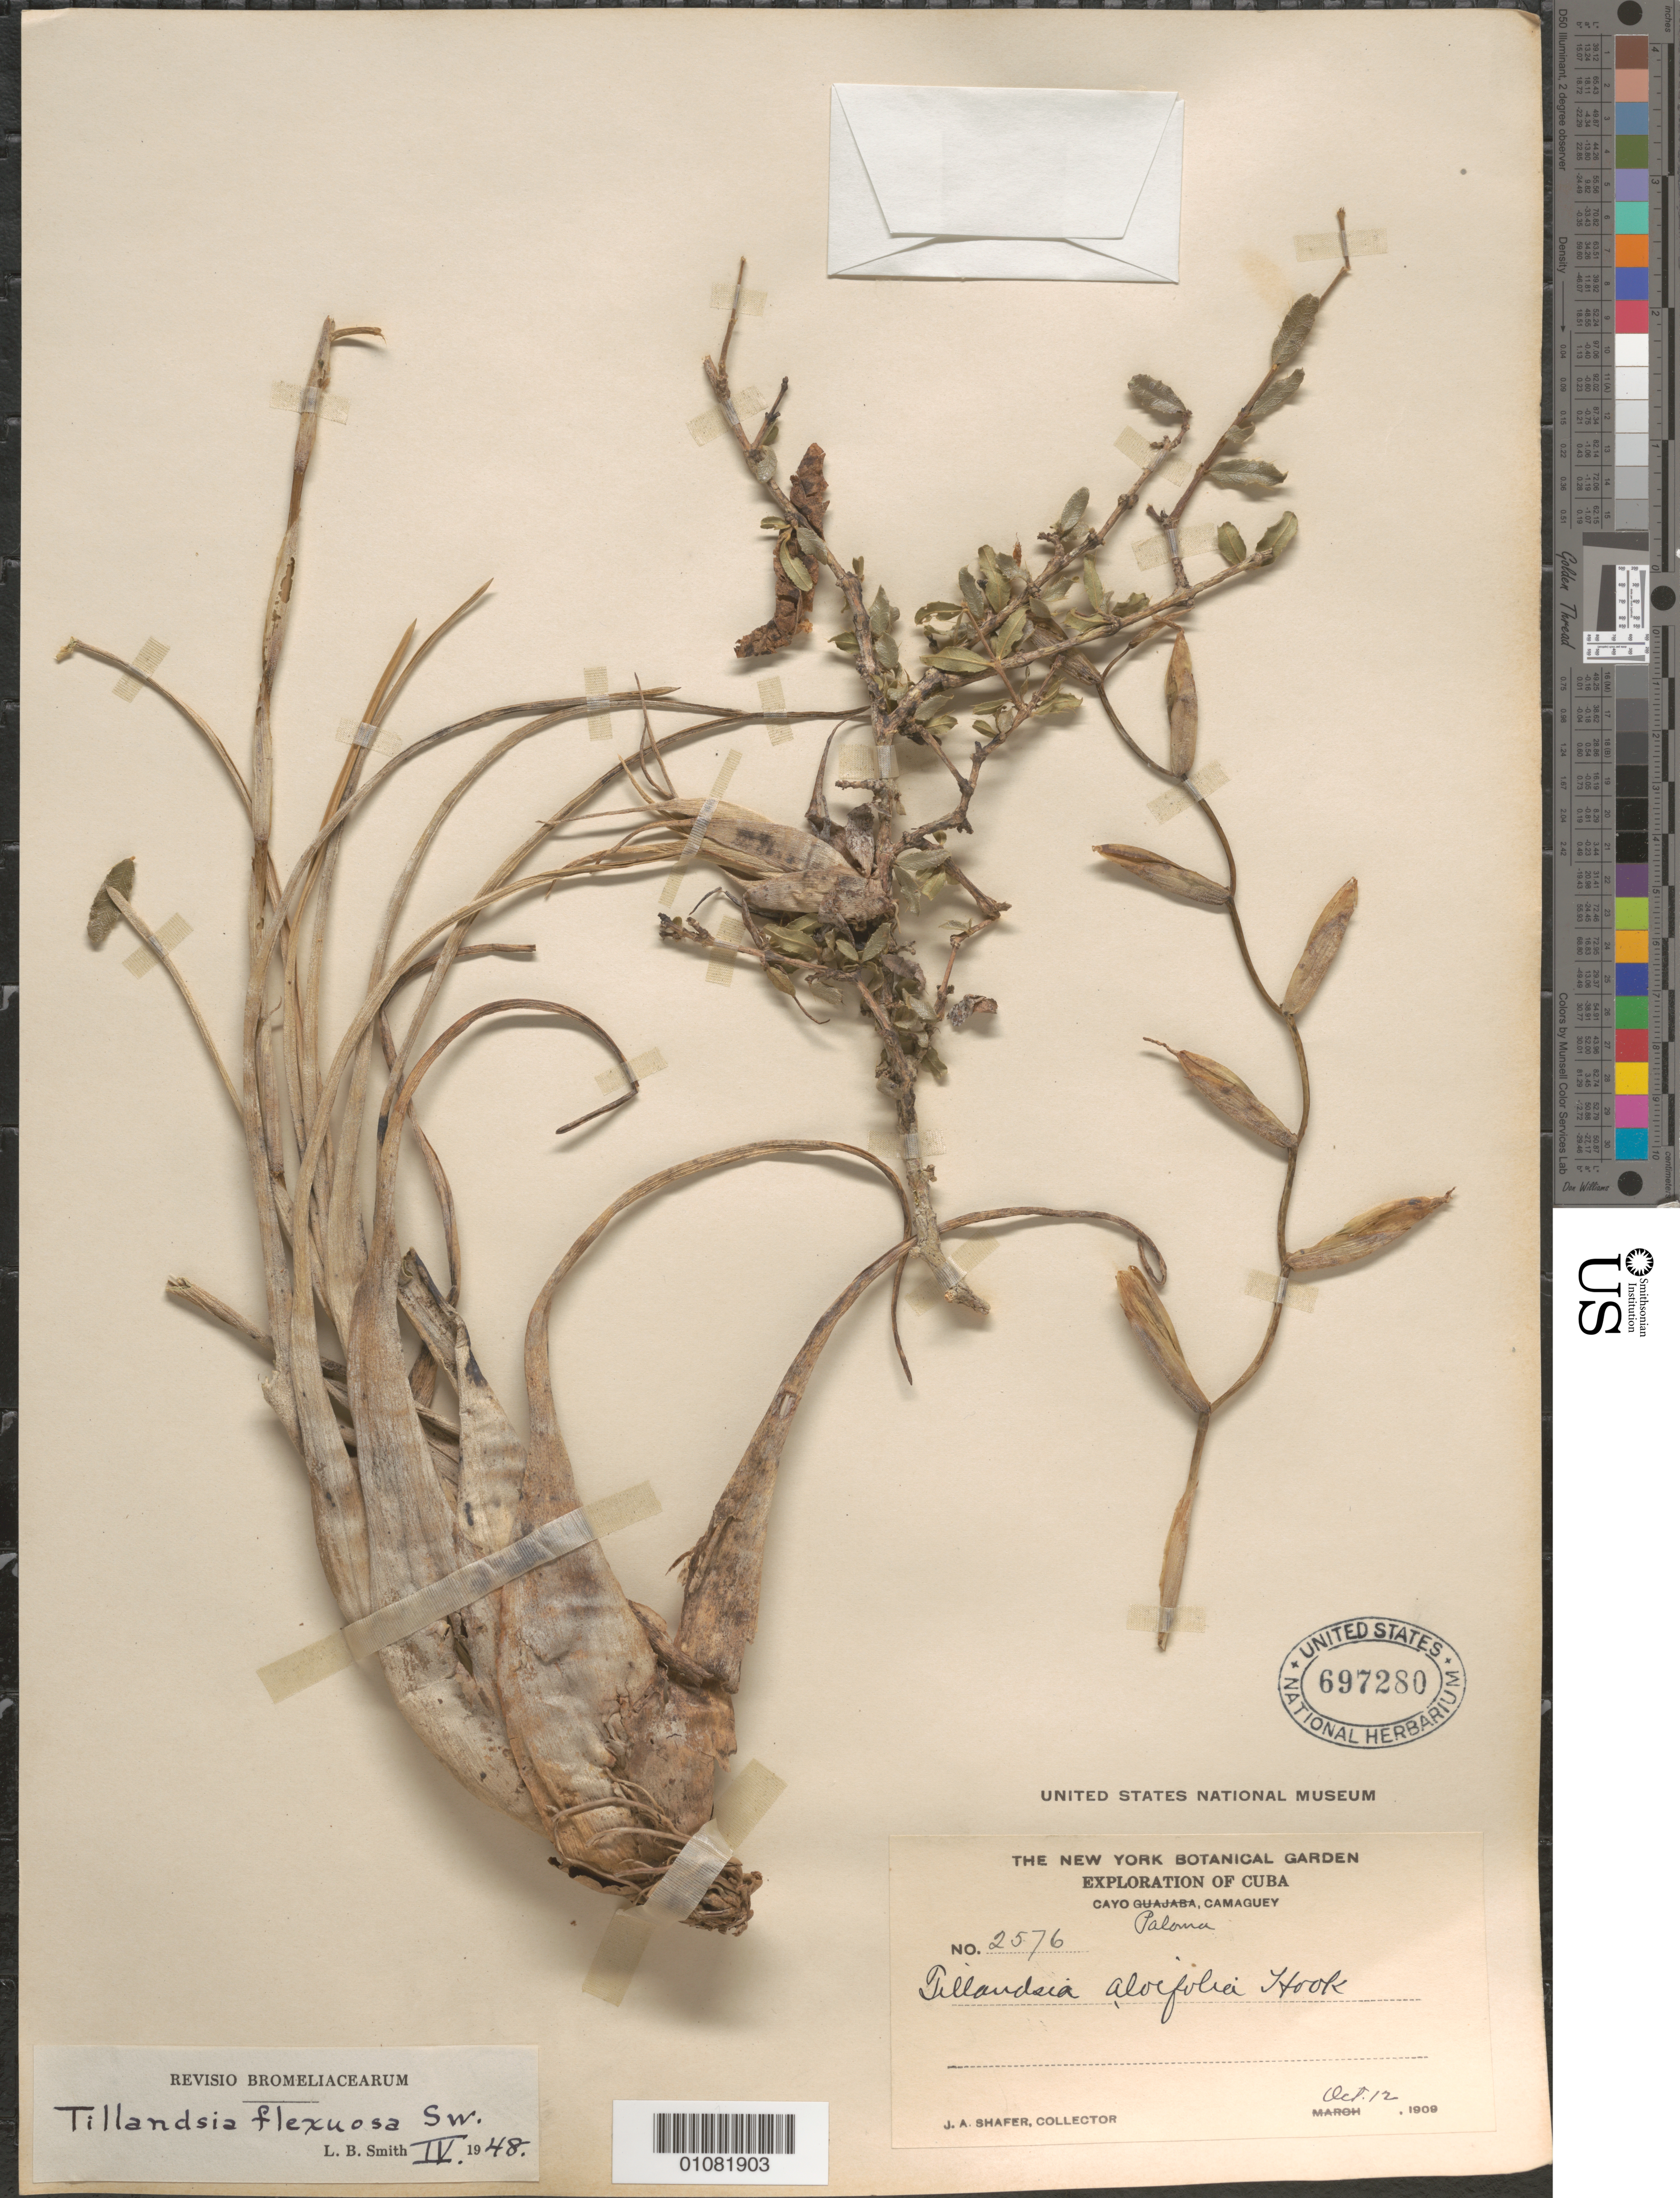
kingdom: Plantae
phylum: Tracheophyta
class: Liliopsida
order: Poales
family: Bromeliaceae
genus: Tillandsia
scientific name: Tillandsia flexuosa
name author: Sw.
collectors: J. A. Shafer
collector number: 2576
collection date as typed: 12 Oct 1909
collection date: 1909-10-12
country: Cuba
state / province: Camagüey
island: Cuba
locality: Cayo Paloma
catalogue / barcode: US 697280